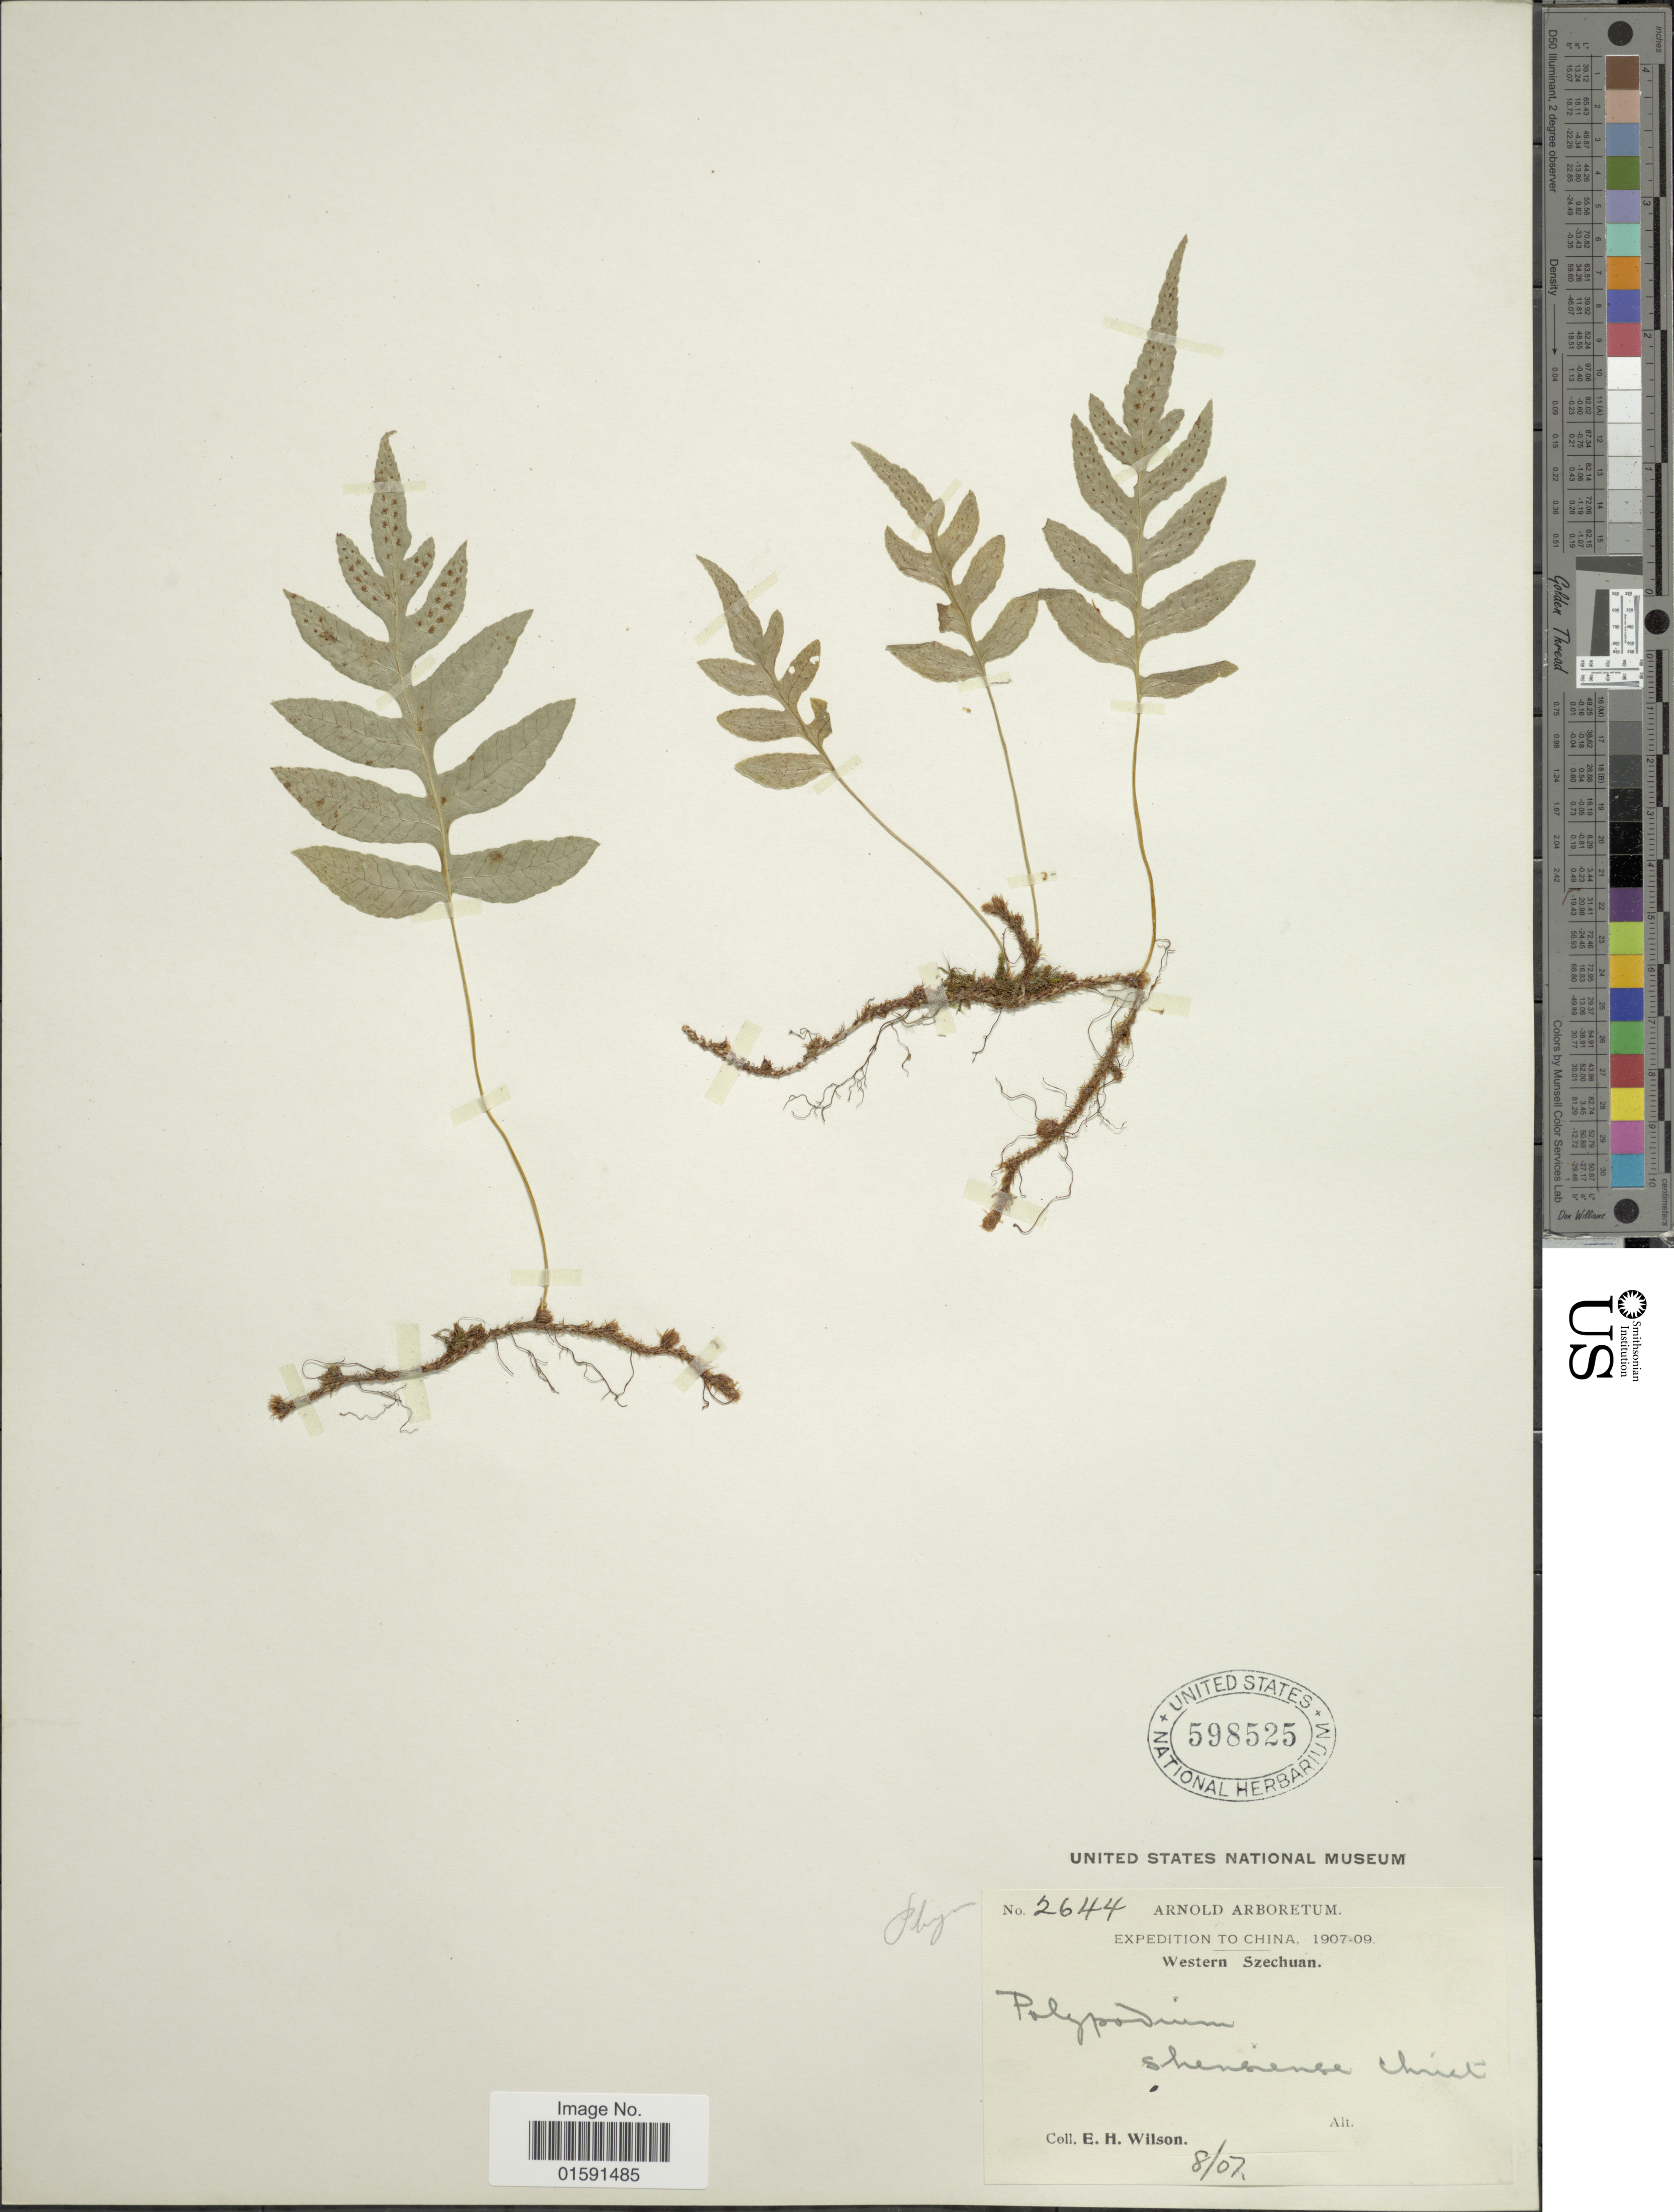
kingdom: Plantae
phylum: Tracheophyta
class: Polypodiopsida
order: Polypodiales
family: Polypodiaceae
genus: Selliguea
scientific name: Selliguea veitchii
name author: (Baker) H. Ohashi & K. Ohashi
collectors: E. Wilson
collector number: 2644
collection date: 1907-07-08/1909-07-08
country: China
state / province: Sichuan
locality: Western Szechuan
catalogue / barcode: US 598525